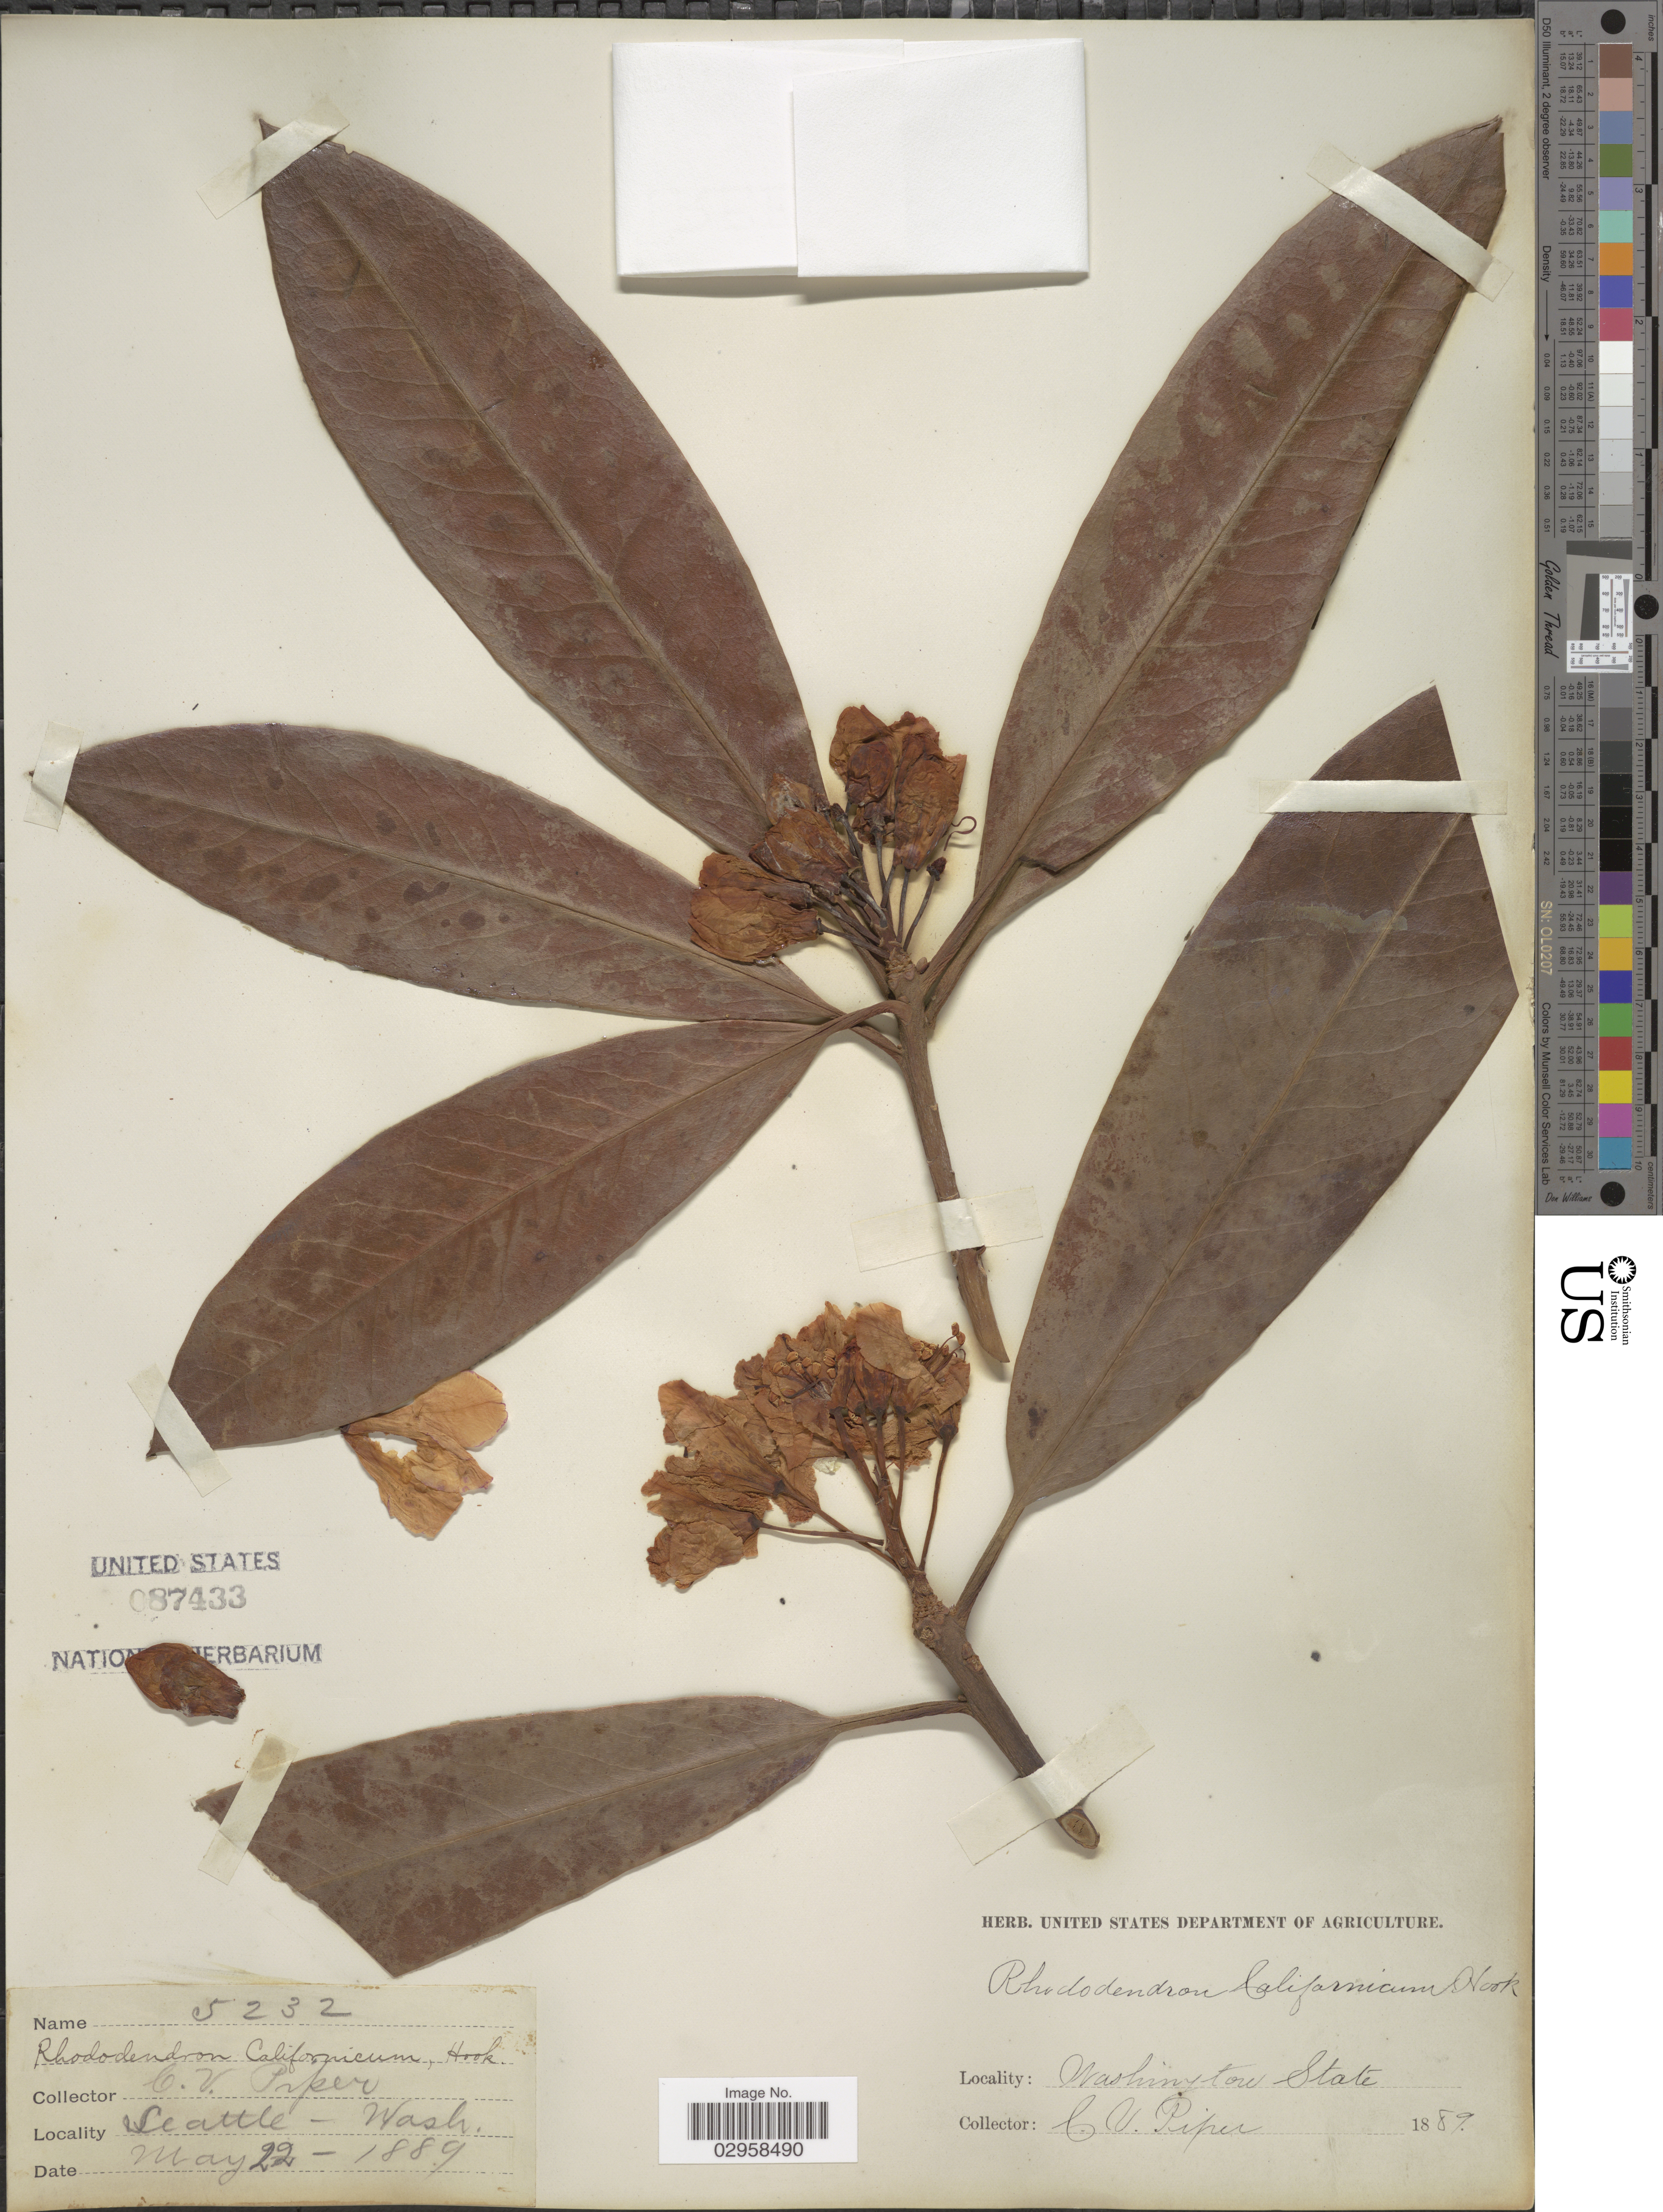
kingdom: Plantae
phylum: Tracheophyta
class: Magnoliopsida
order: Ericales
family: Ericaceae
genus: Rhododendron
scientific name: Rhododendron macrophyllum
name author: D. Don ex G. Don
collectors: C. V. Piper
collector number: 5232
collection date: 1889-05-22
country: United States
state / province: Washington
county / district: King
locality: Seattle.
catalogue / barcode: US 87433